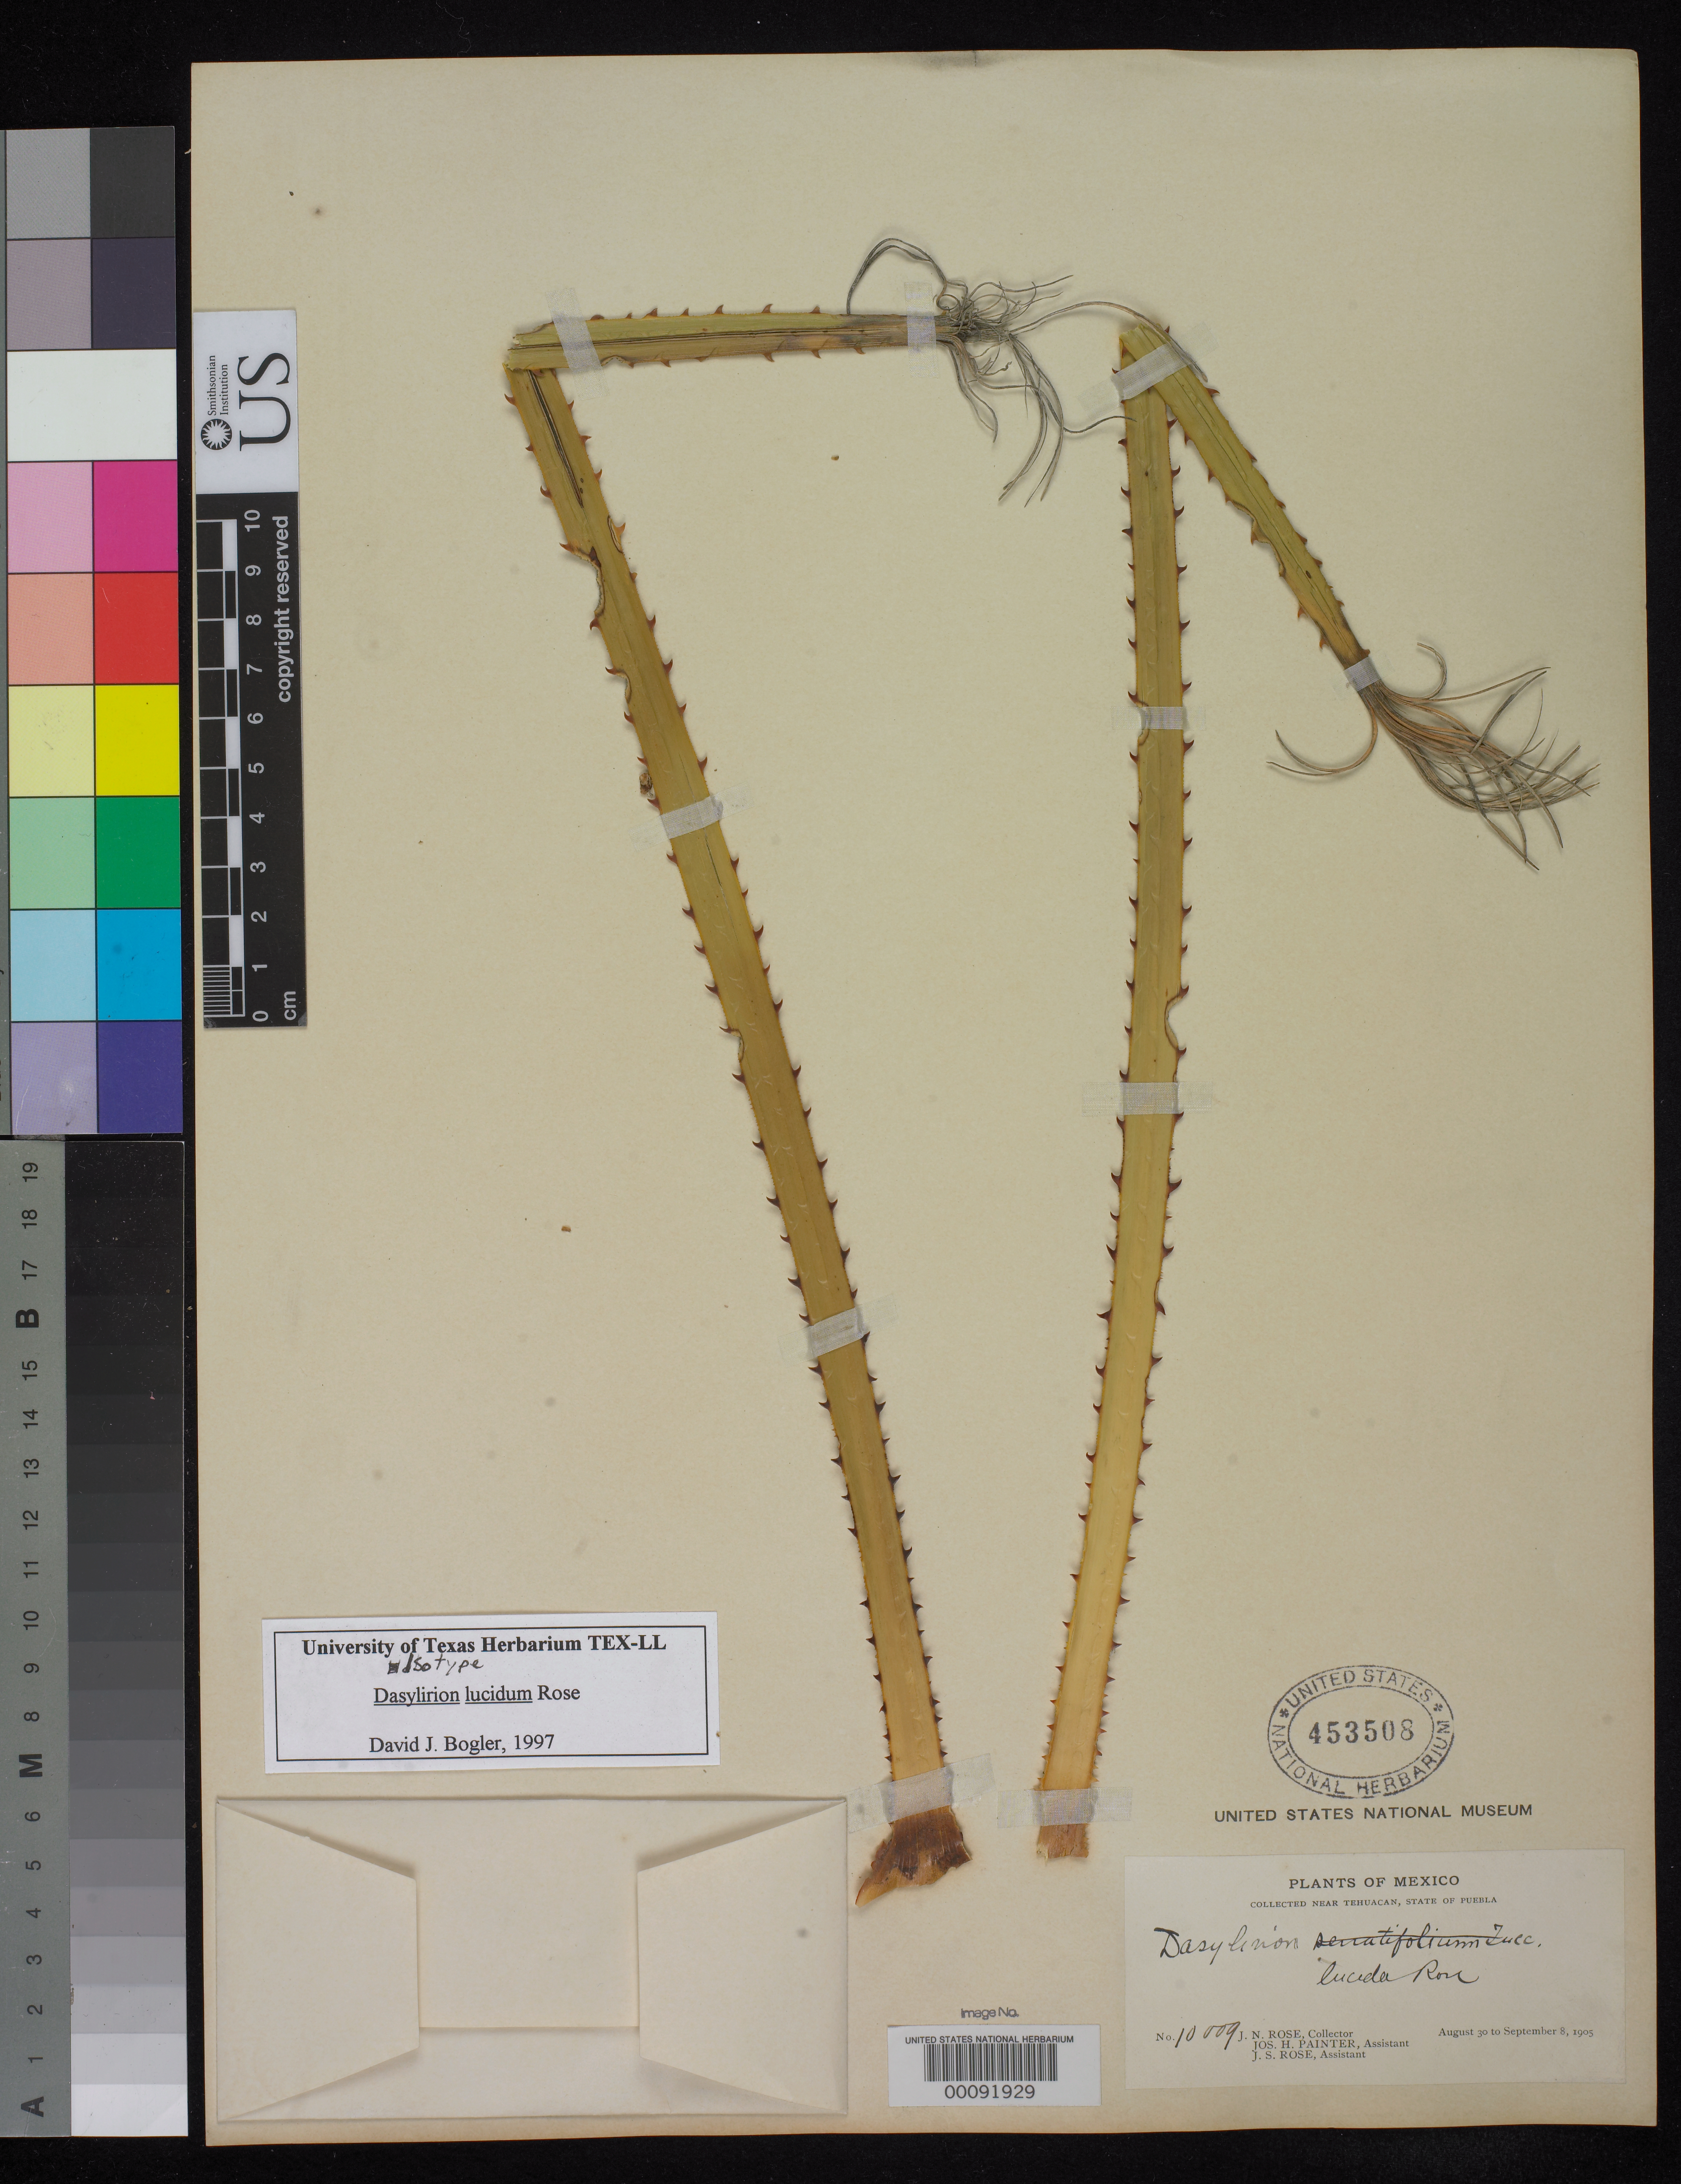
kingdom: Plantae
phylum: Tracheophyta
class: Liliopsida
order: Asparagales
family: Asparagaceae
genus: Dasylirion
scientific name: Dasylirion lucidum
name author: Rose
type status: Holotype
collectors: J. N. Rose, J. H. Painter & J. S. Rose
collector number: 10009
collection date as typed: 30 Aug 1905 to 08 Sep 1905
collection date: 1905-08-30/1905-09-08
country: Mexico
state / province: Puebla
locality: Near Tehuacan.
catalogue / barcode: US 453508